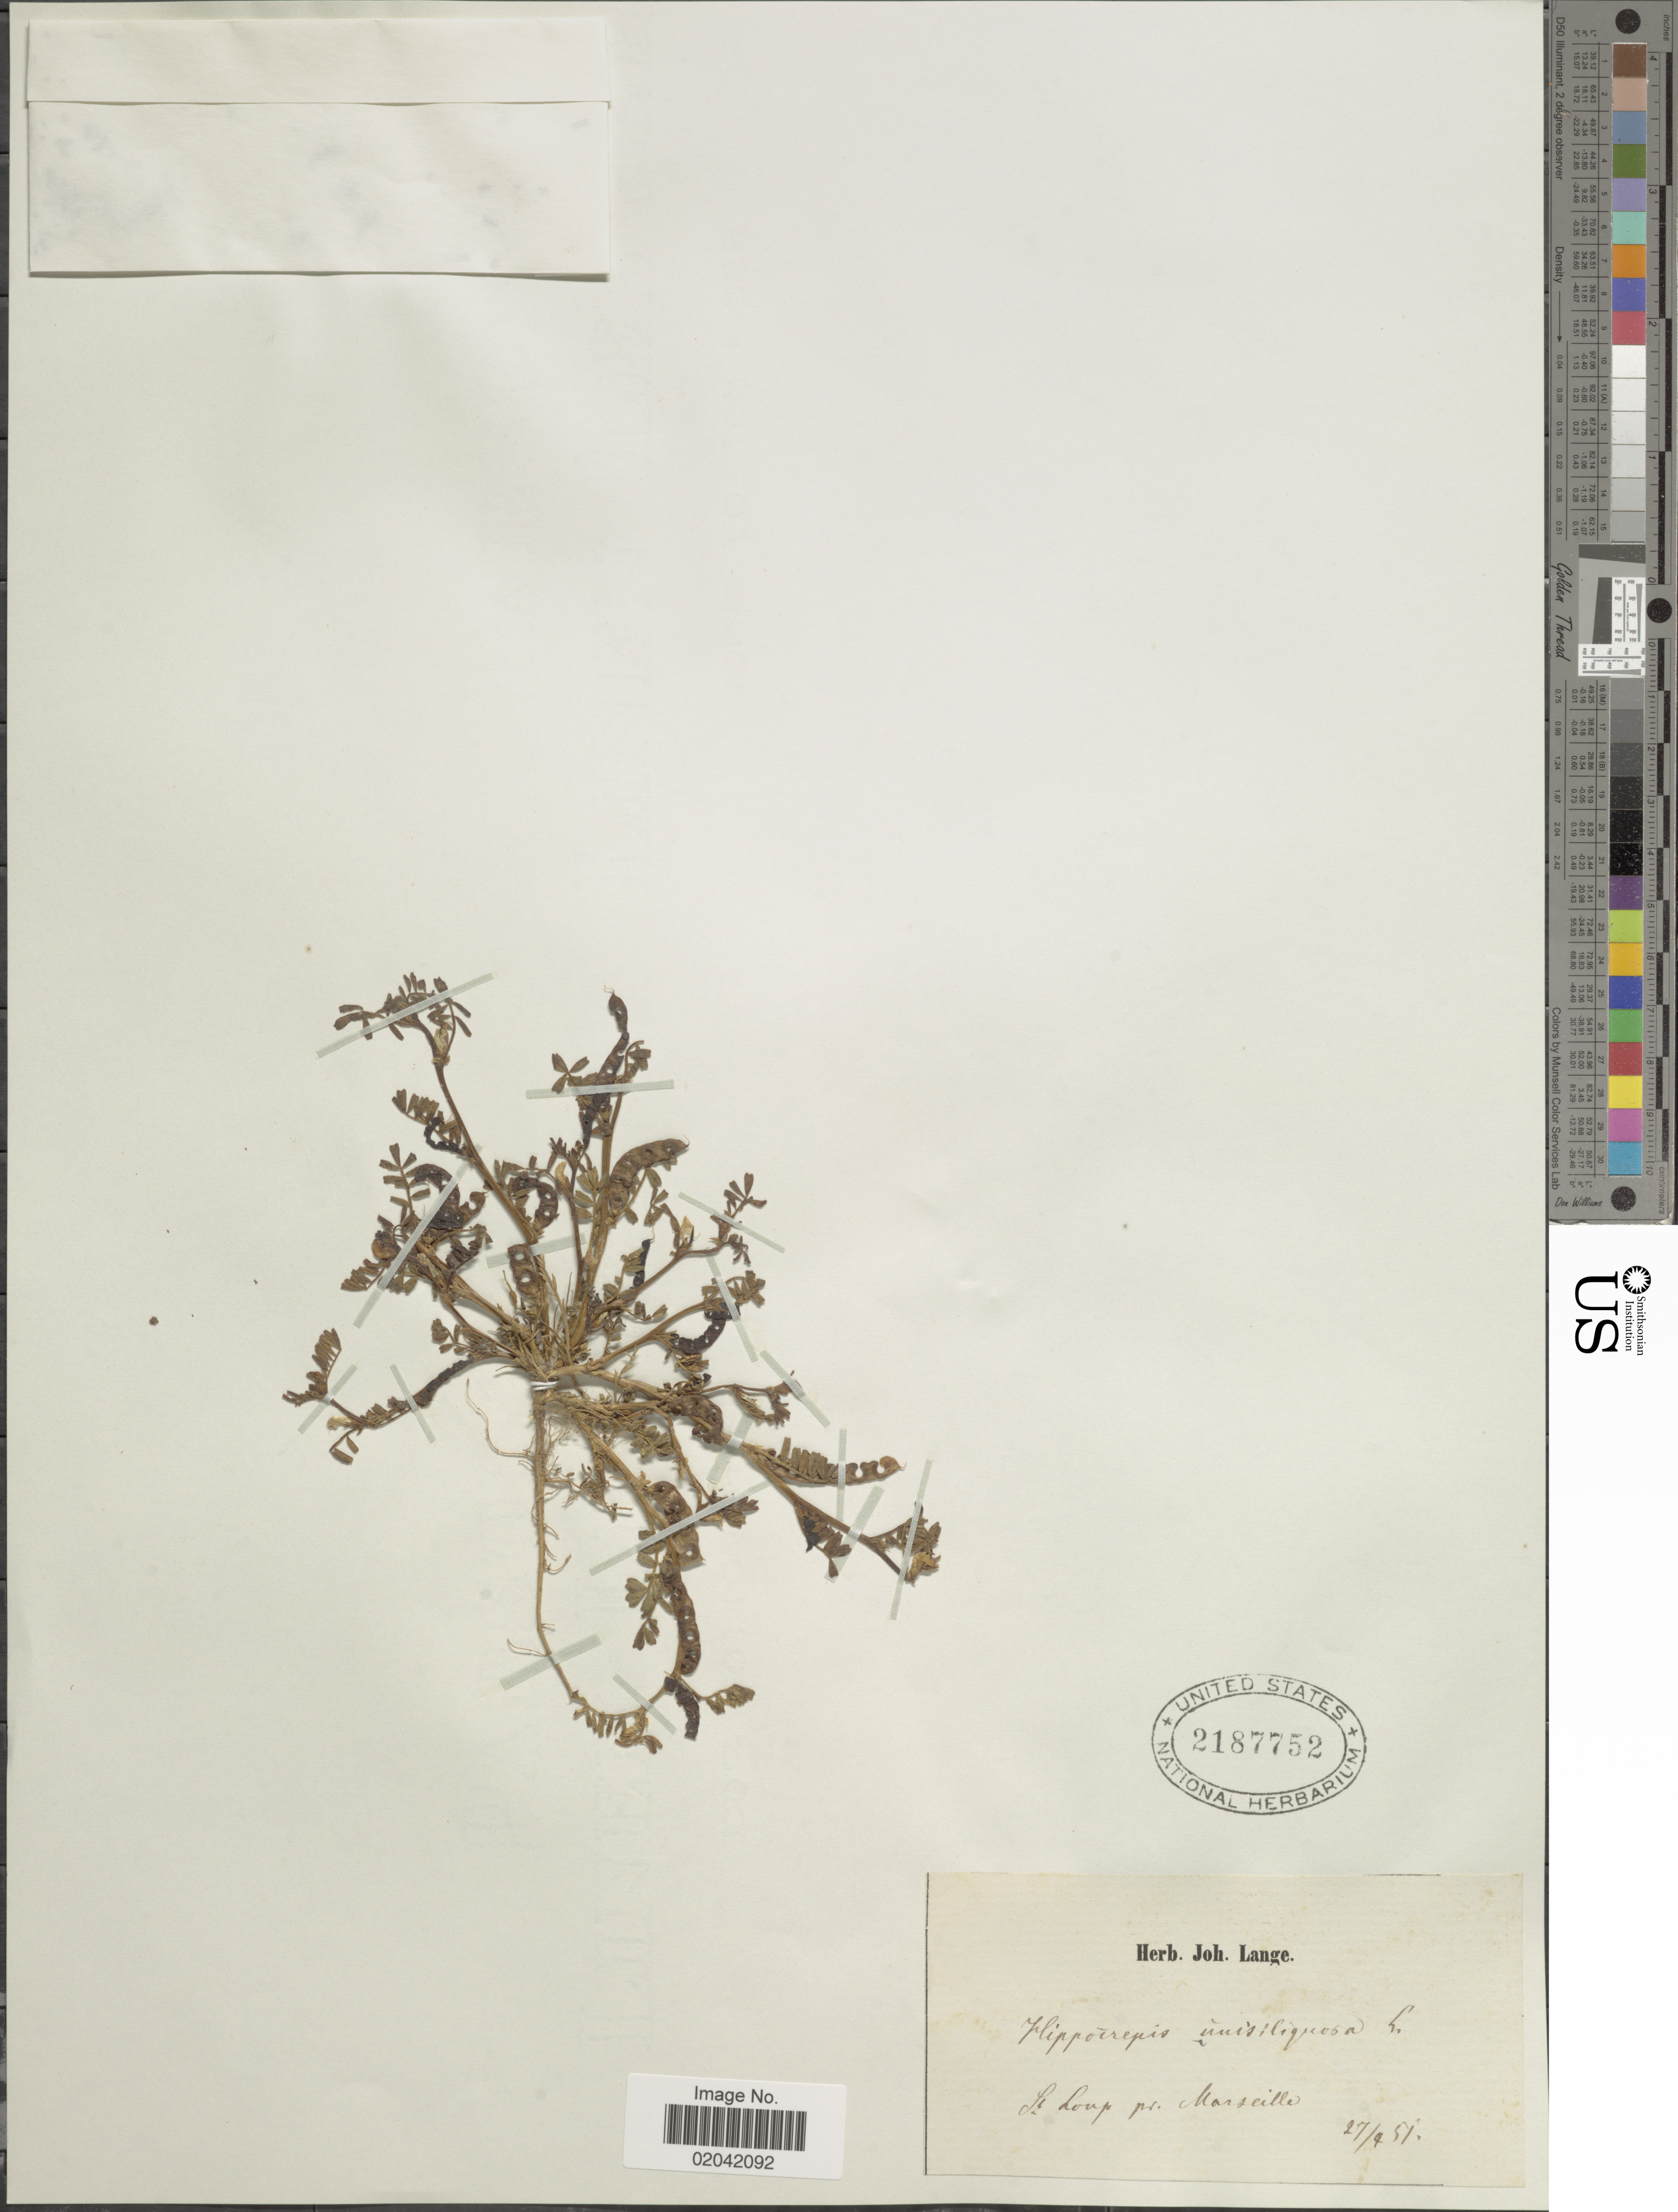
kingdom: Plantae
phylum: Tracheophyta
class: Magnoliopsida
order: Fabales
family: Fabaceae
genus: Hippocrepis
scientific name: Hippocrepis unisiliquosa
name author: L.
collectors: ex herb. Joh. Lange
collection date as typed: Transcribed d/m/y: 27/4/51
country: France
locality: St Loup pr. Marseille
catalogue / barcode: US 2187752